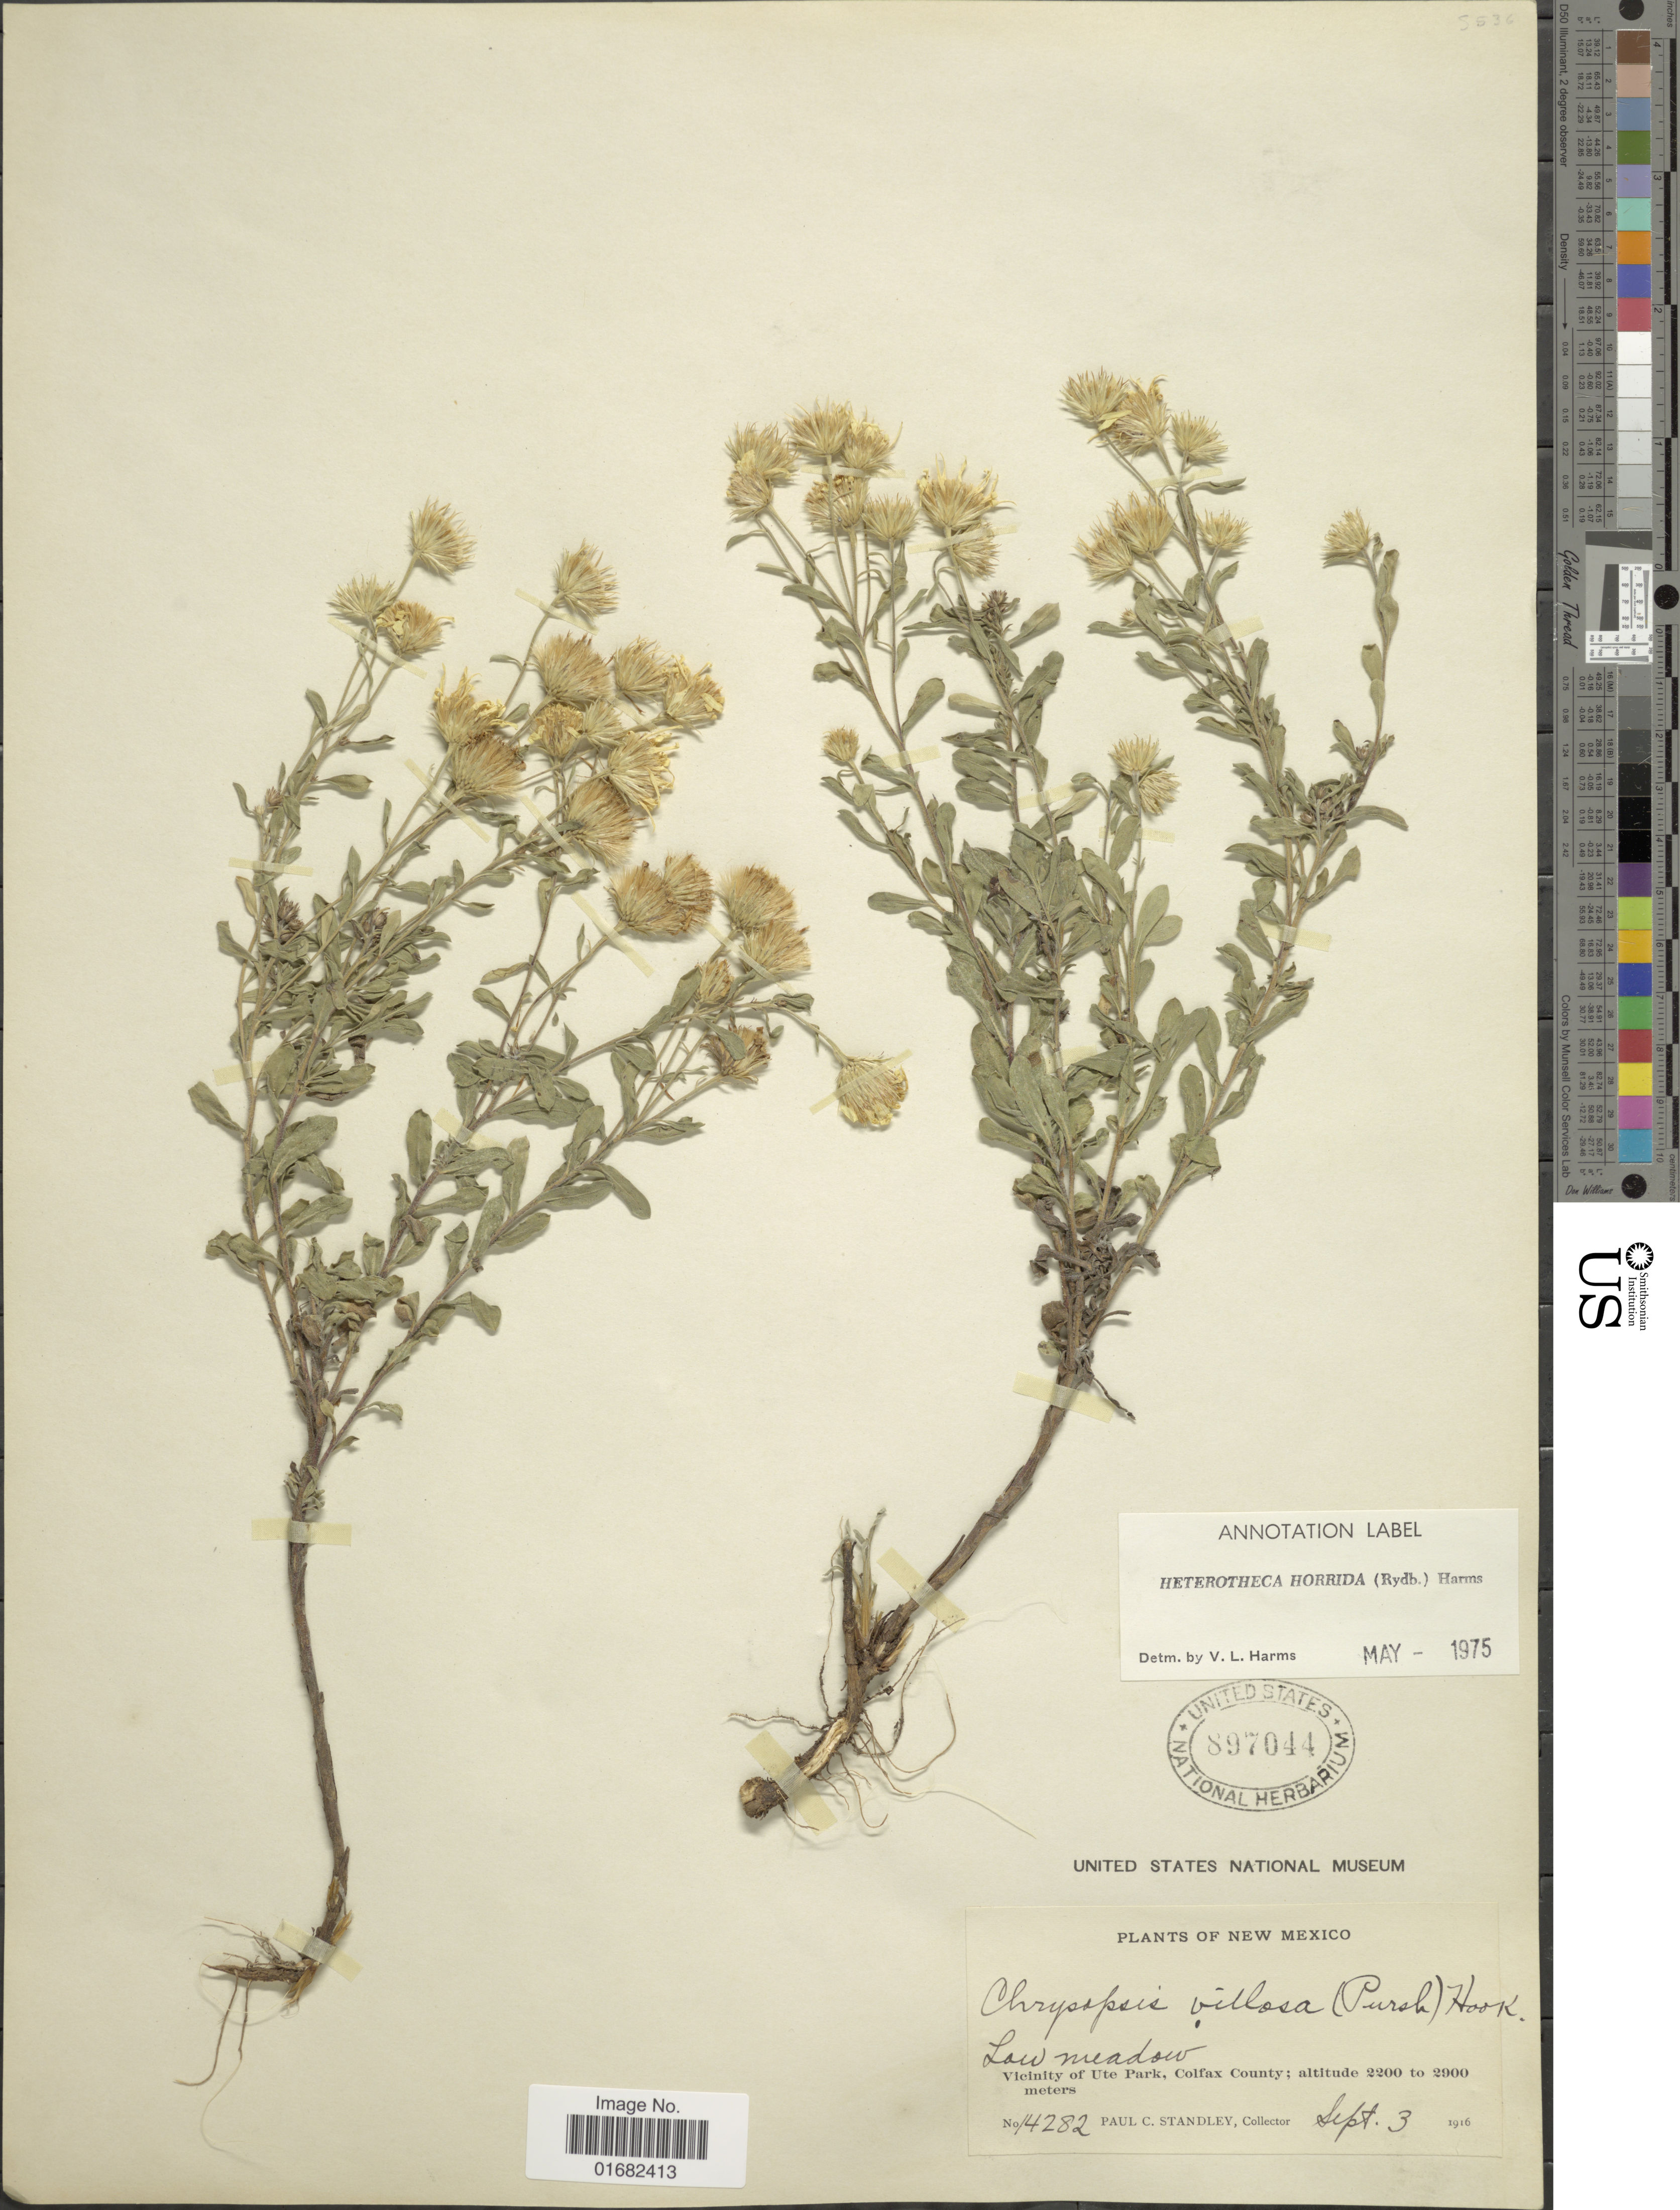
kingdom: Plantae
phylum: Tracheophyta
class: Magnoliopsida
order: Asterales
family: Asteraceae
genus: Heterotheca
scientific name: Heterotheca horrida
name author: (Rydb.) V.L. Harms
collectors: P. C. Standley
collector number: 14282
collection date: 1916-09-03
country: United States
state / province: New Mexico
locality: Vicinity of Ute Park, Colfax County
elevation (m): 2200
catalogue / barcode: US 897044